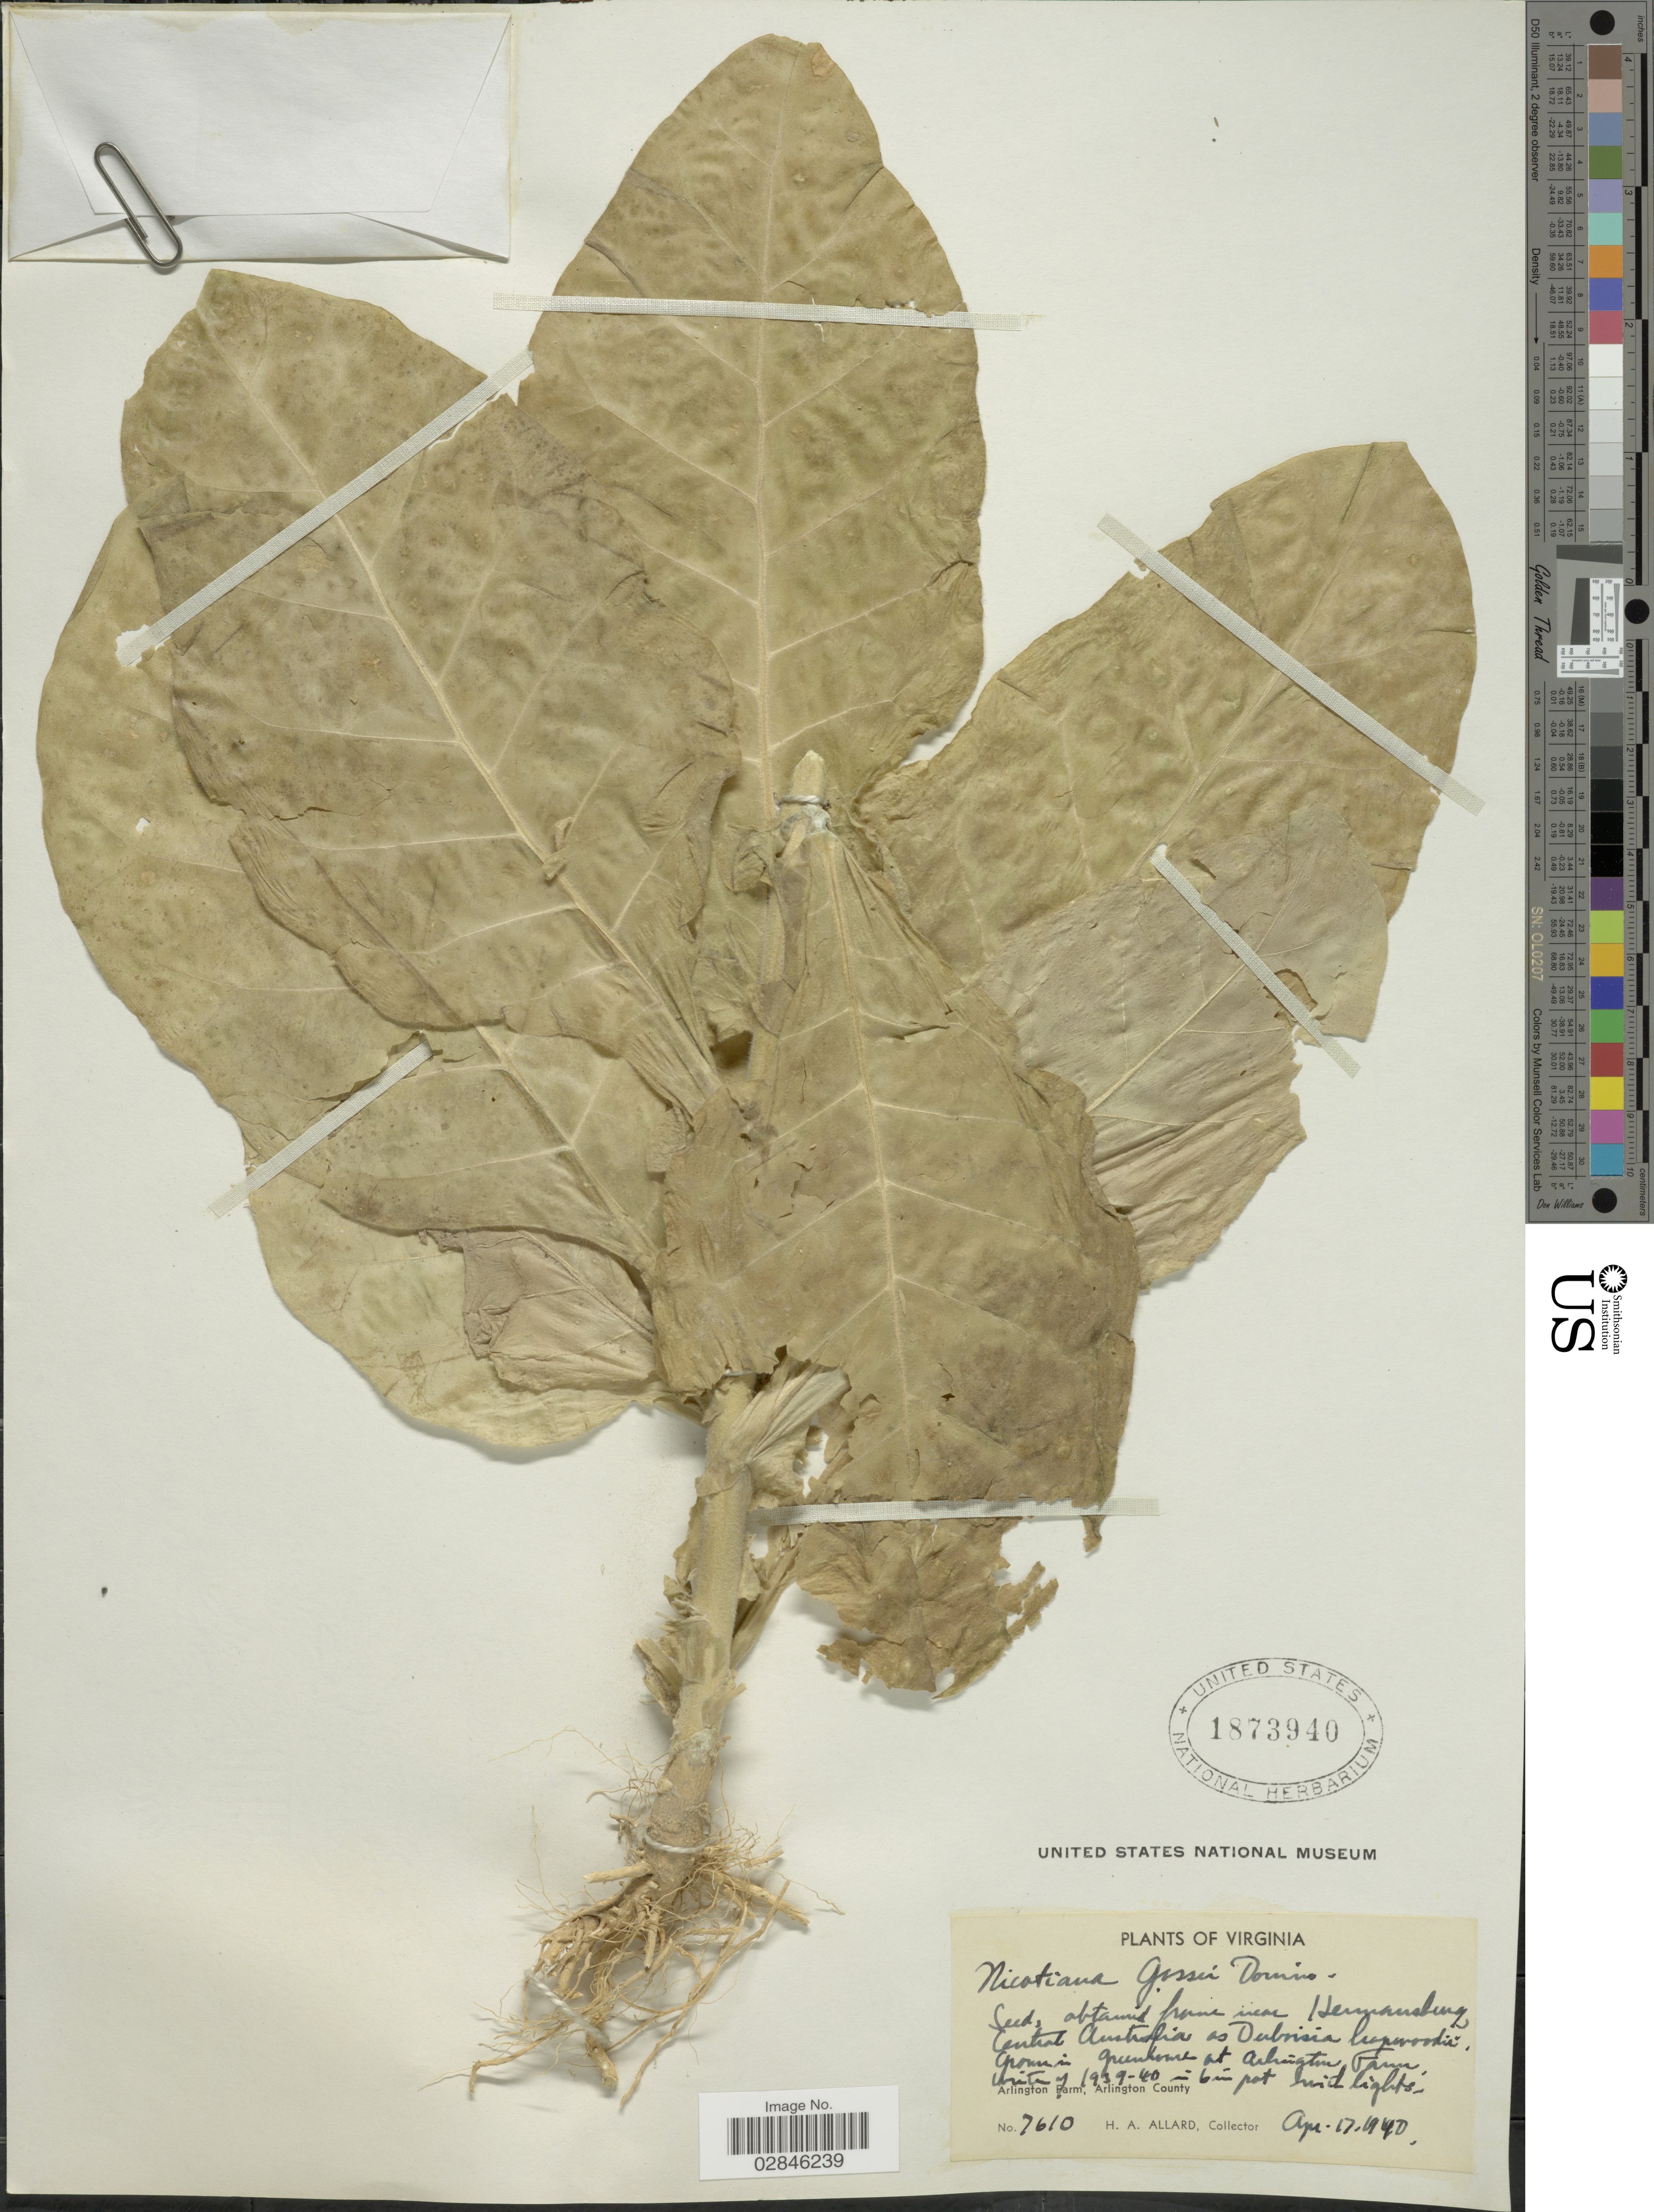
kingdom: Plantae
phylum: Tracheophyta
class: Magnoliopsida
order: Solanales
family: Solanaceae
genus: Nicotiana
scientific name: Nicotiana gossei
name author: Domin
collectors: H. A. Allard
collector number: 7610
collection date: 1940-04-17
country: United States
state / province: Virginia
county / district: Arlington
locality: Greenhouse at Arlington Farm, Arlington County.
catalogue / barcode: US 1873940